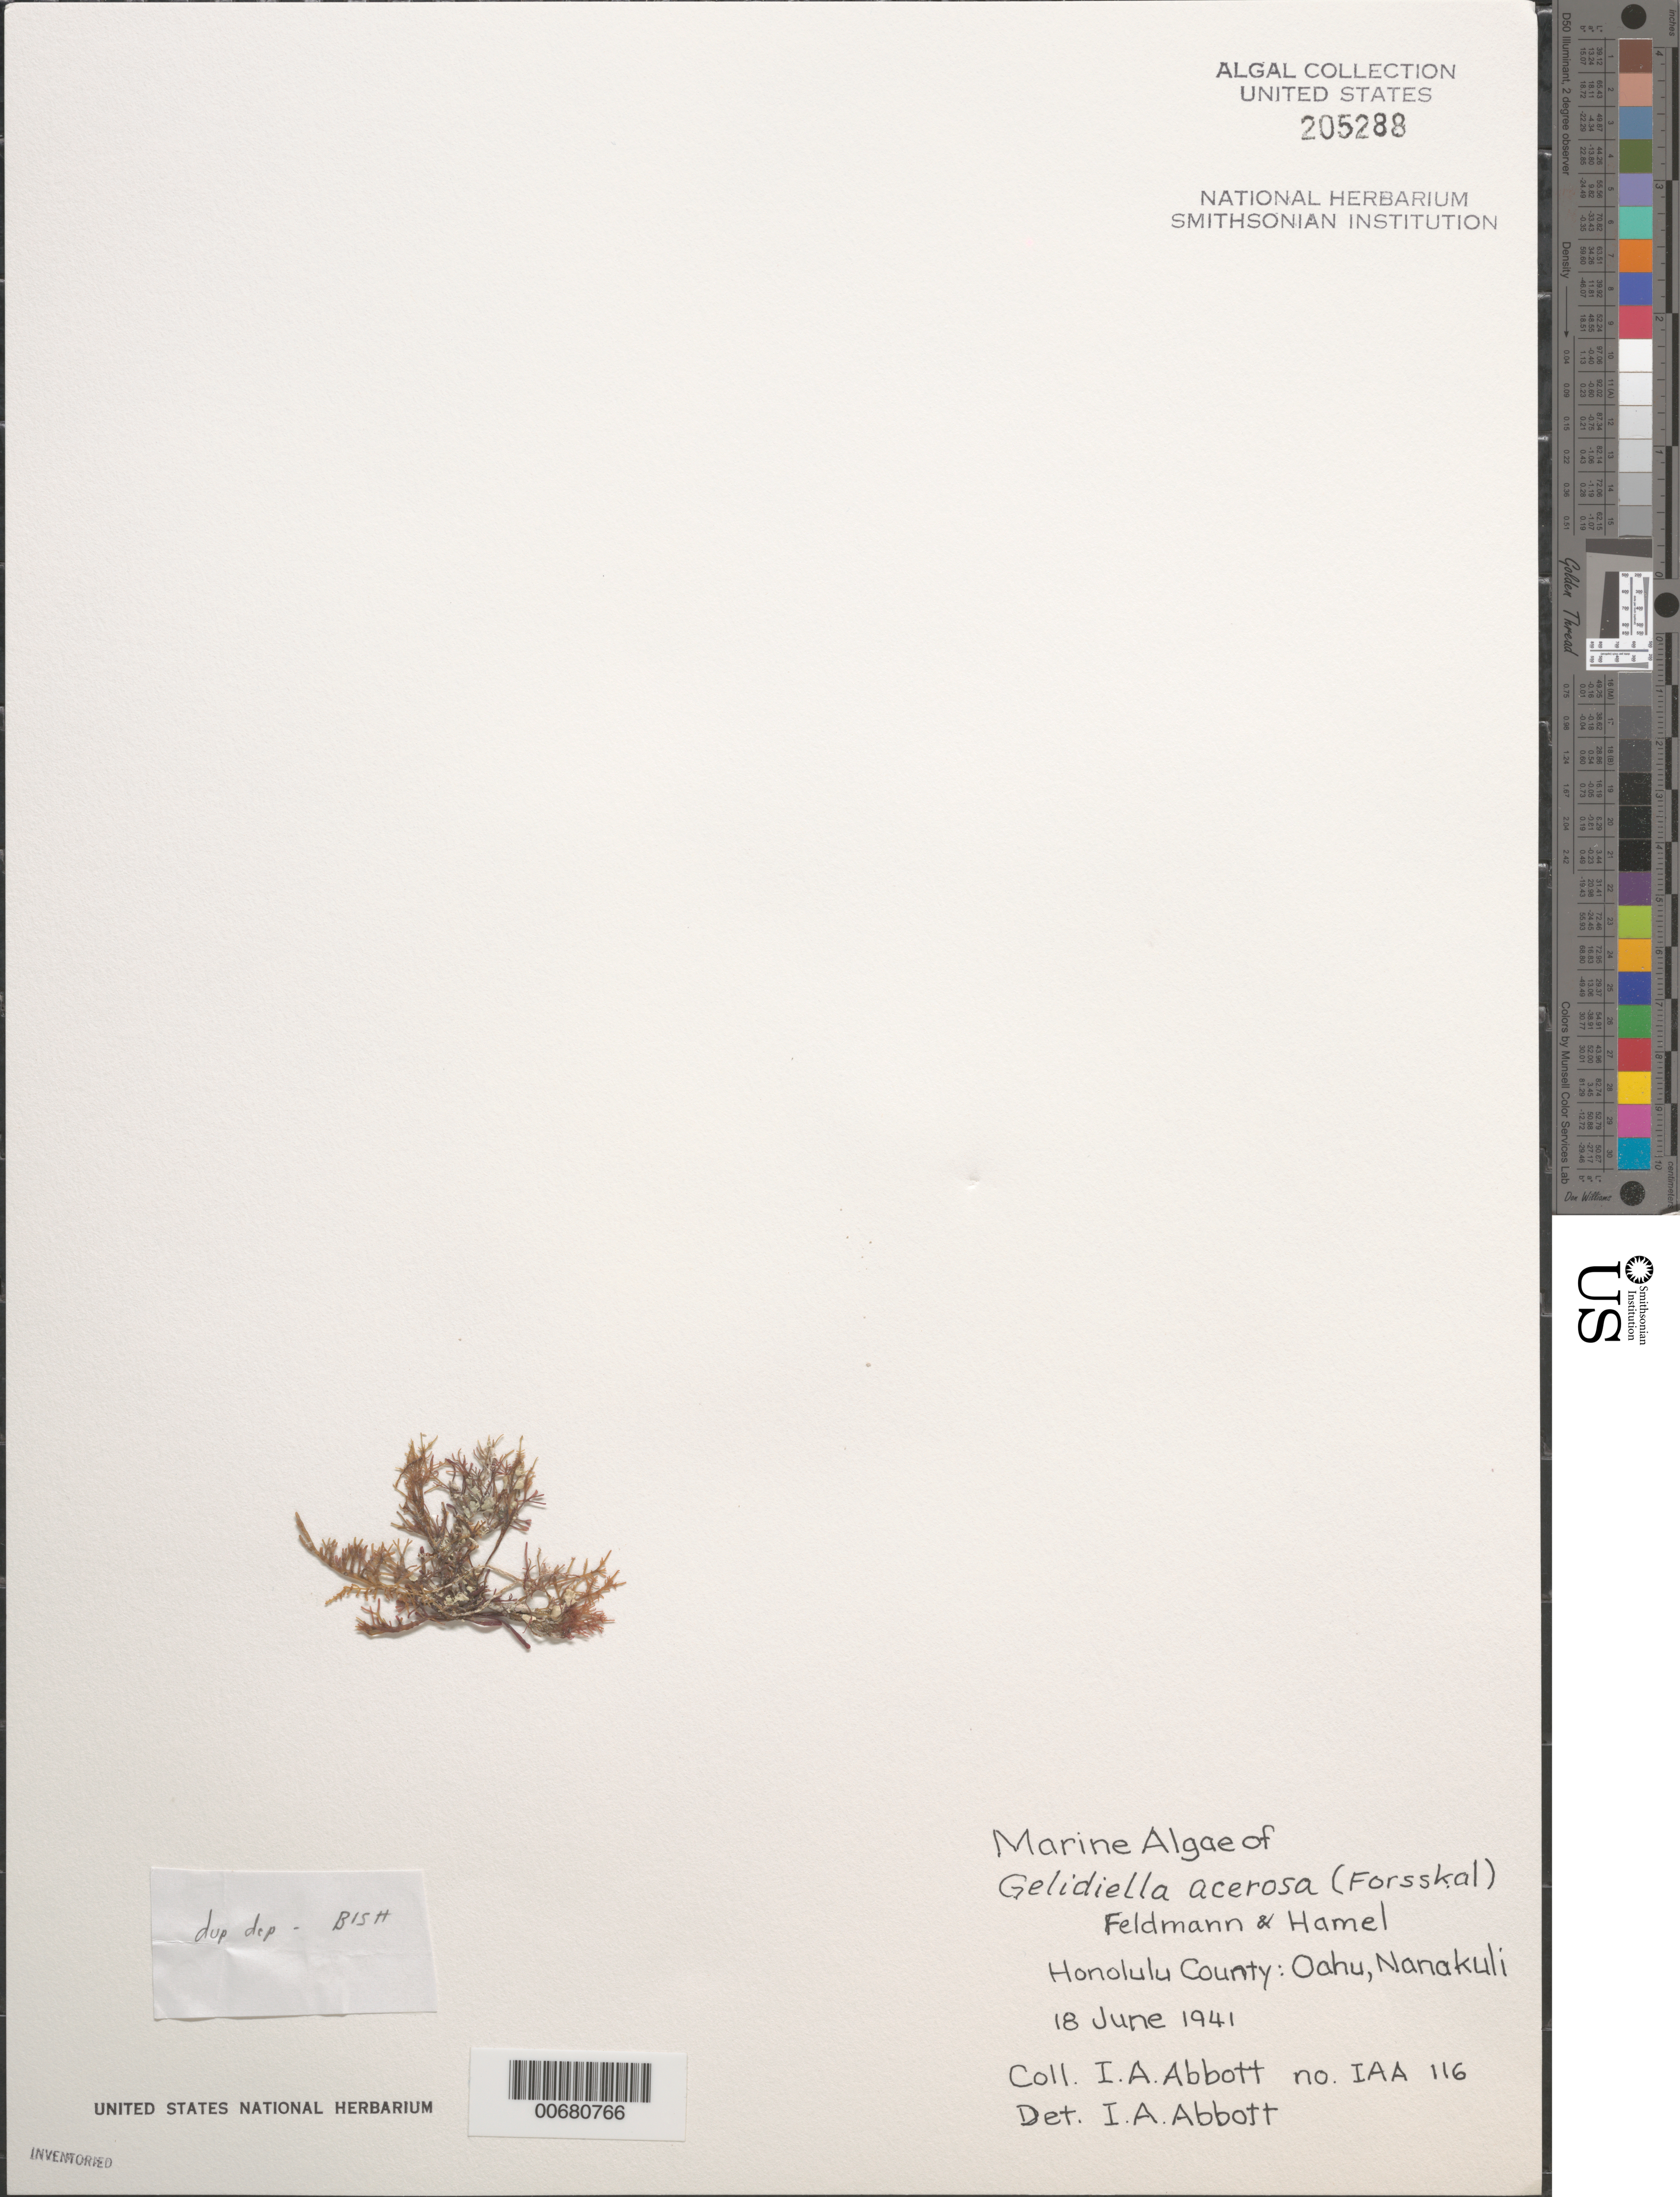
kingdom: Plantae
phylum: Rhodophyta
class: Florideophyceae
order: Gelidiales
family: Gelidiellaceae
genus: Gelidiella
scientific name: Gelidiella acerosa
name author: (Forssk.) Feldmann & G. Hamel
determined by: Abbott, Isabella A.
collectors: I. A. Abbott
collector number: IAA 116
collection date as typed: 18 Jun 1941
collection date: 1941-06-18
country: United States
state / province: Hawaii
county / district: Honolulu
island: Oahu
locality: Nanakuli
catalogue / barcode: US 205288